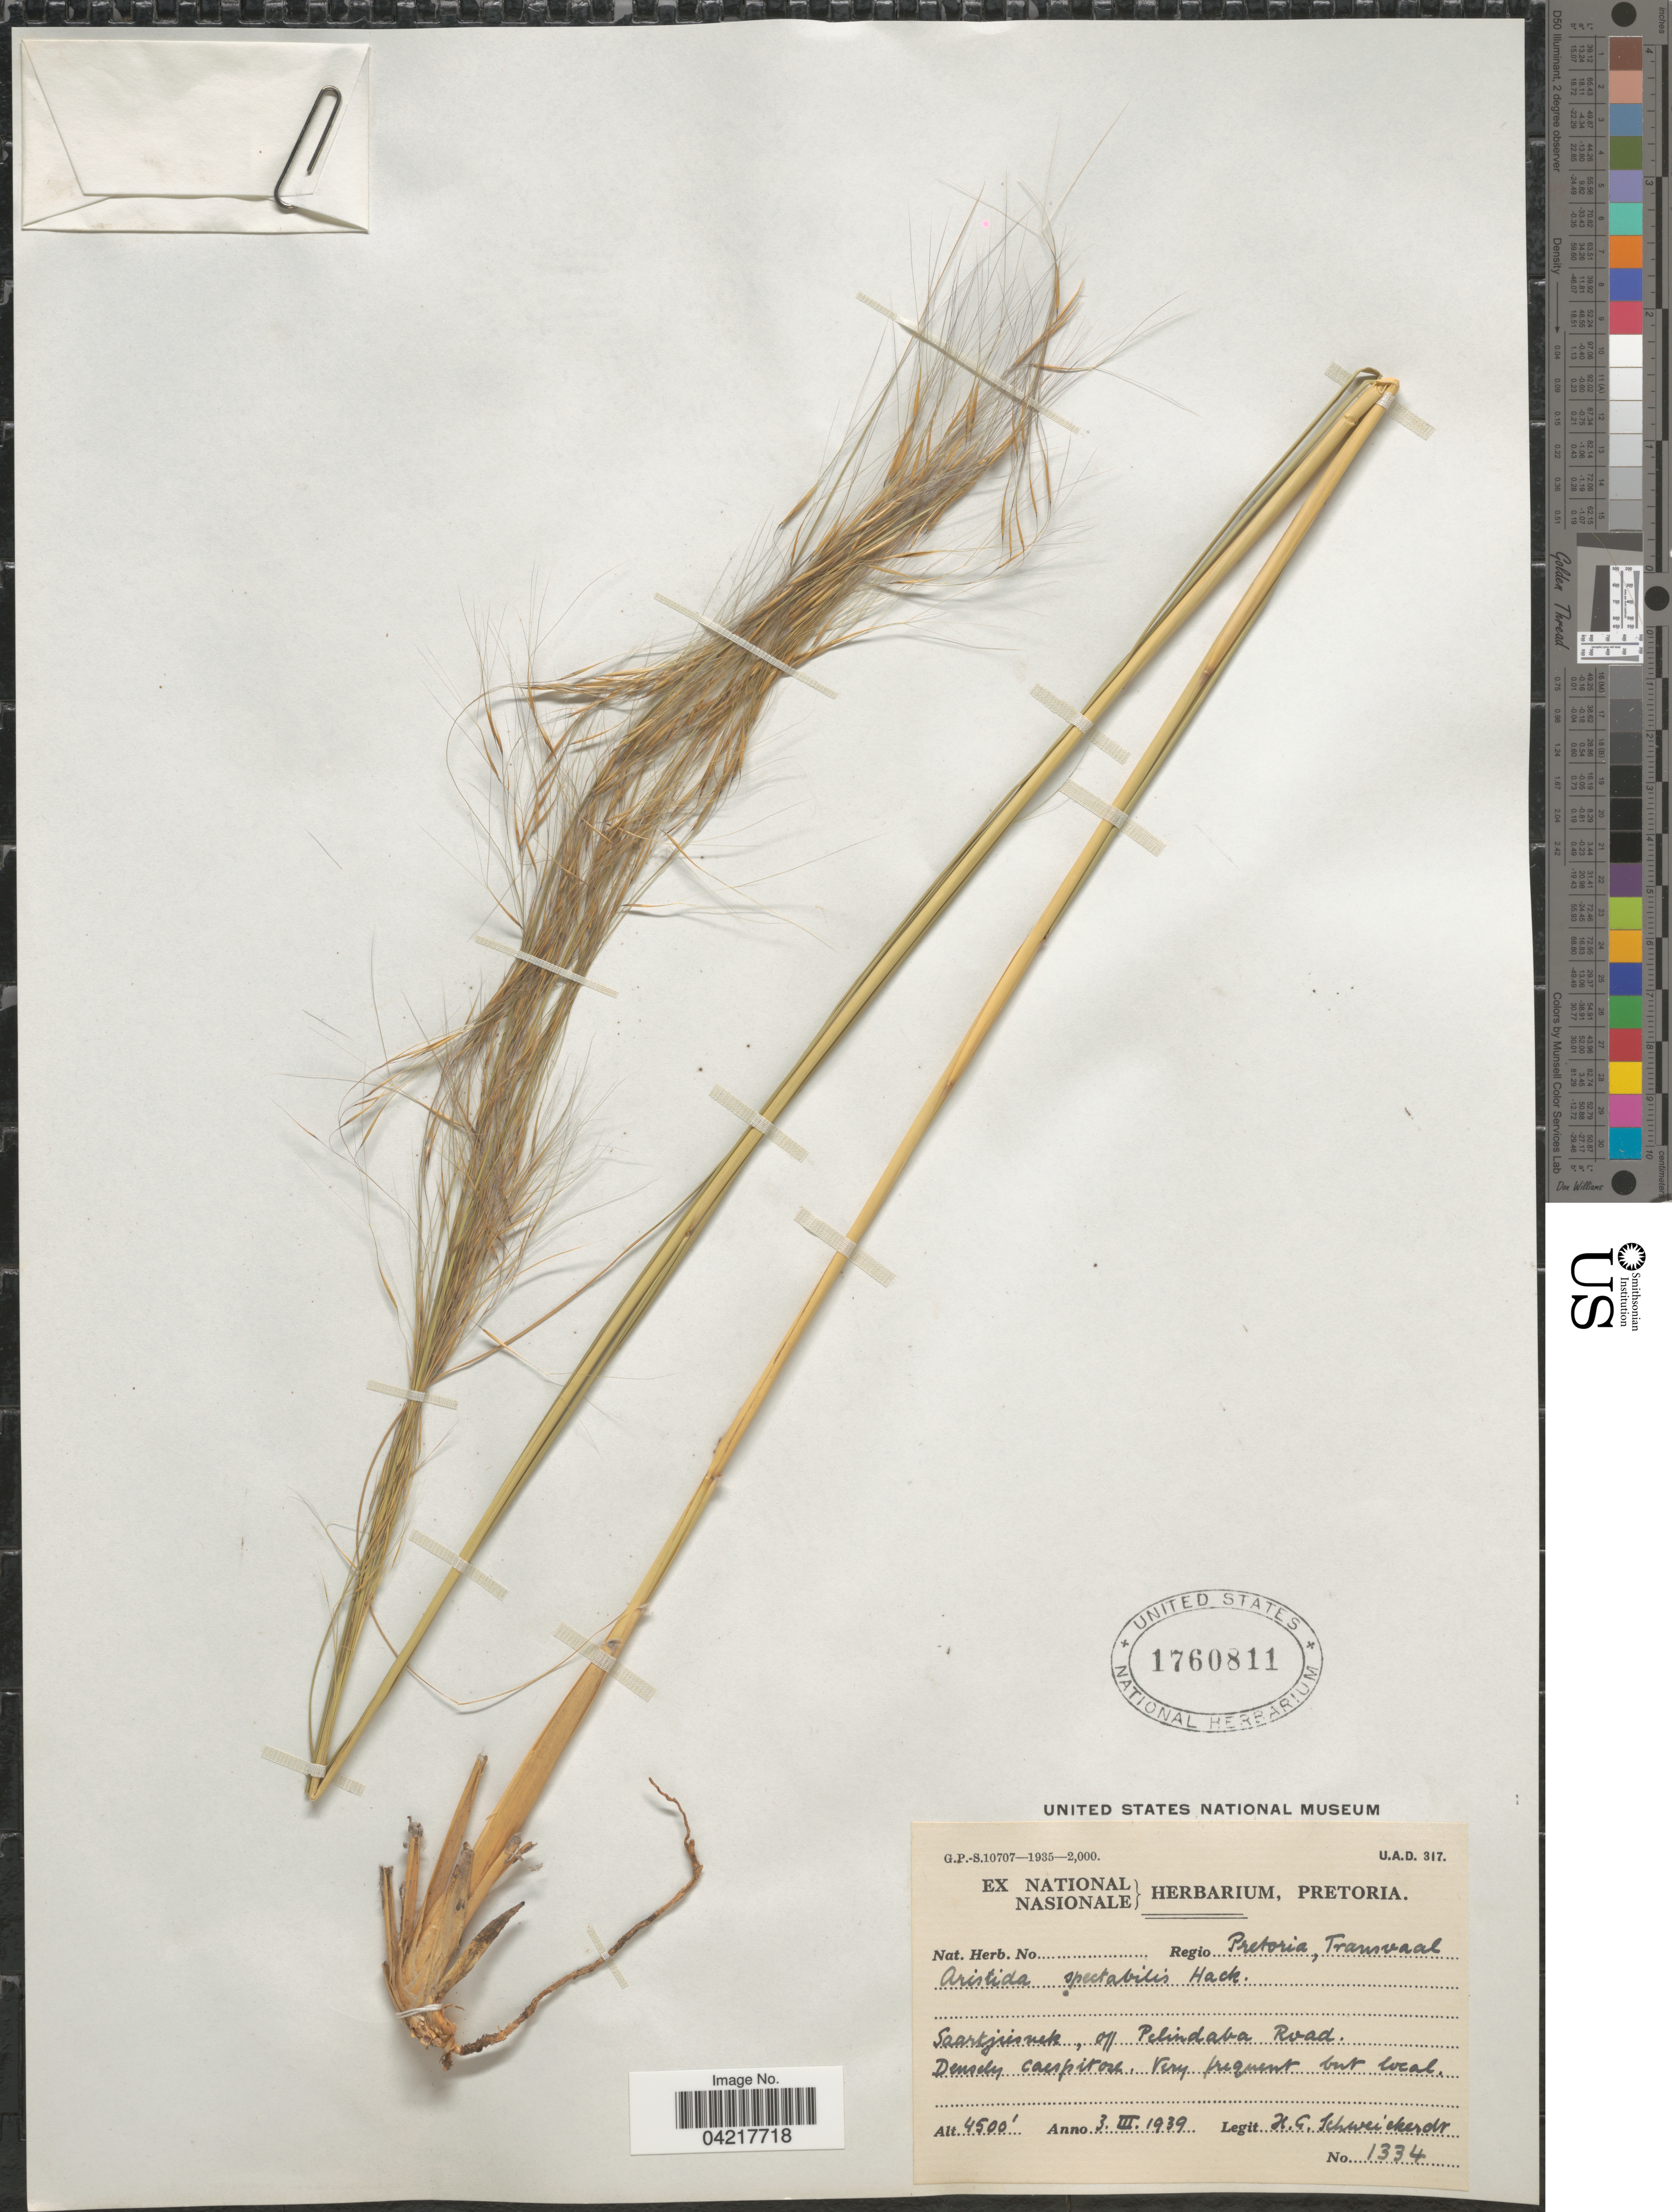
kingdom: Plantae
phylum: Tracheophyta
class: Liliopsida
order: Poales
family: Poaceae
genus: Aristida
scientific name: Aristida spectabilis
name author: Hack.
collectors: H. Schweickerdt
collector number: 1334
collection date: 1939-03-03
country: South Africa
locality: Regio Pretoria, Transvaal. Saartjiesnek, off Pelindaba Road.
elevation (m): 1372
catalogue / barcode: US 1760811